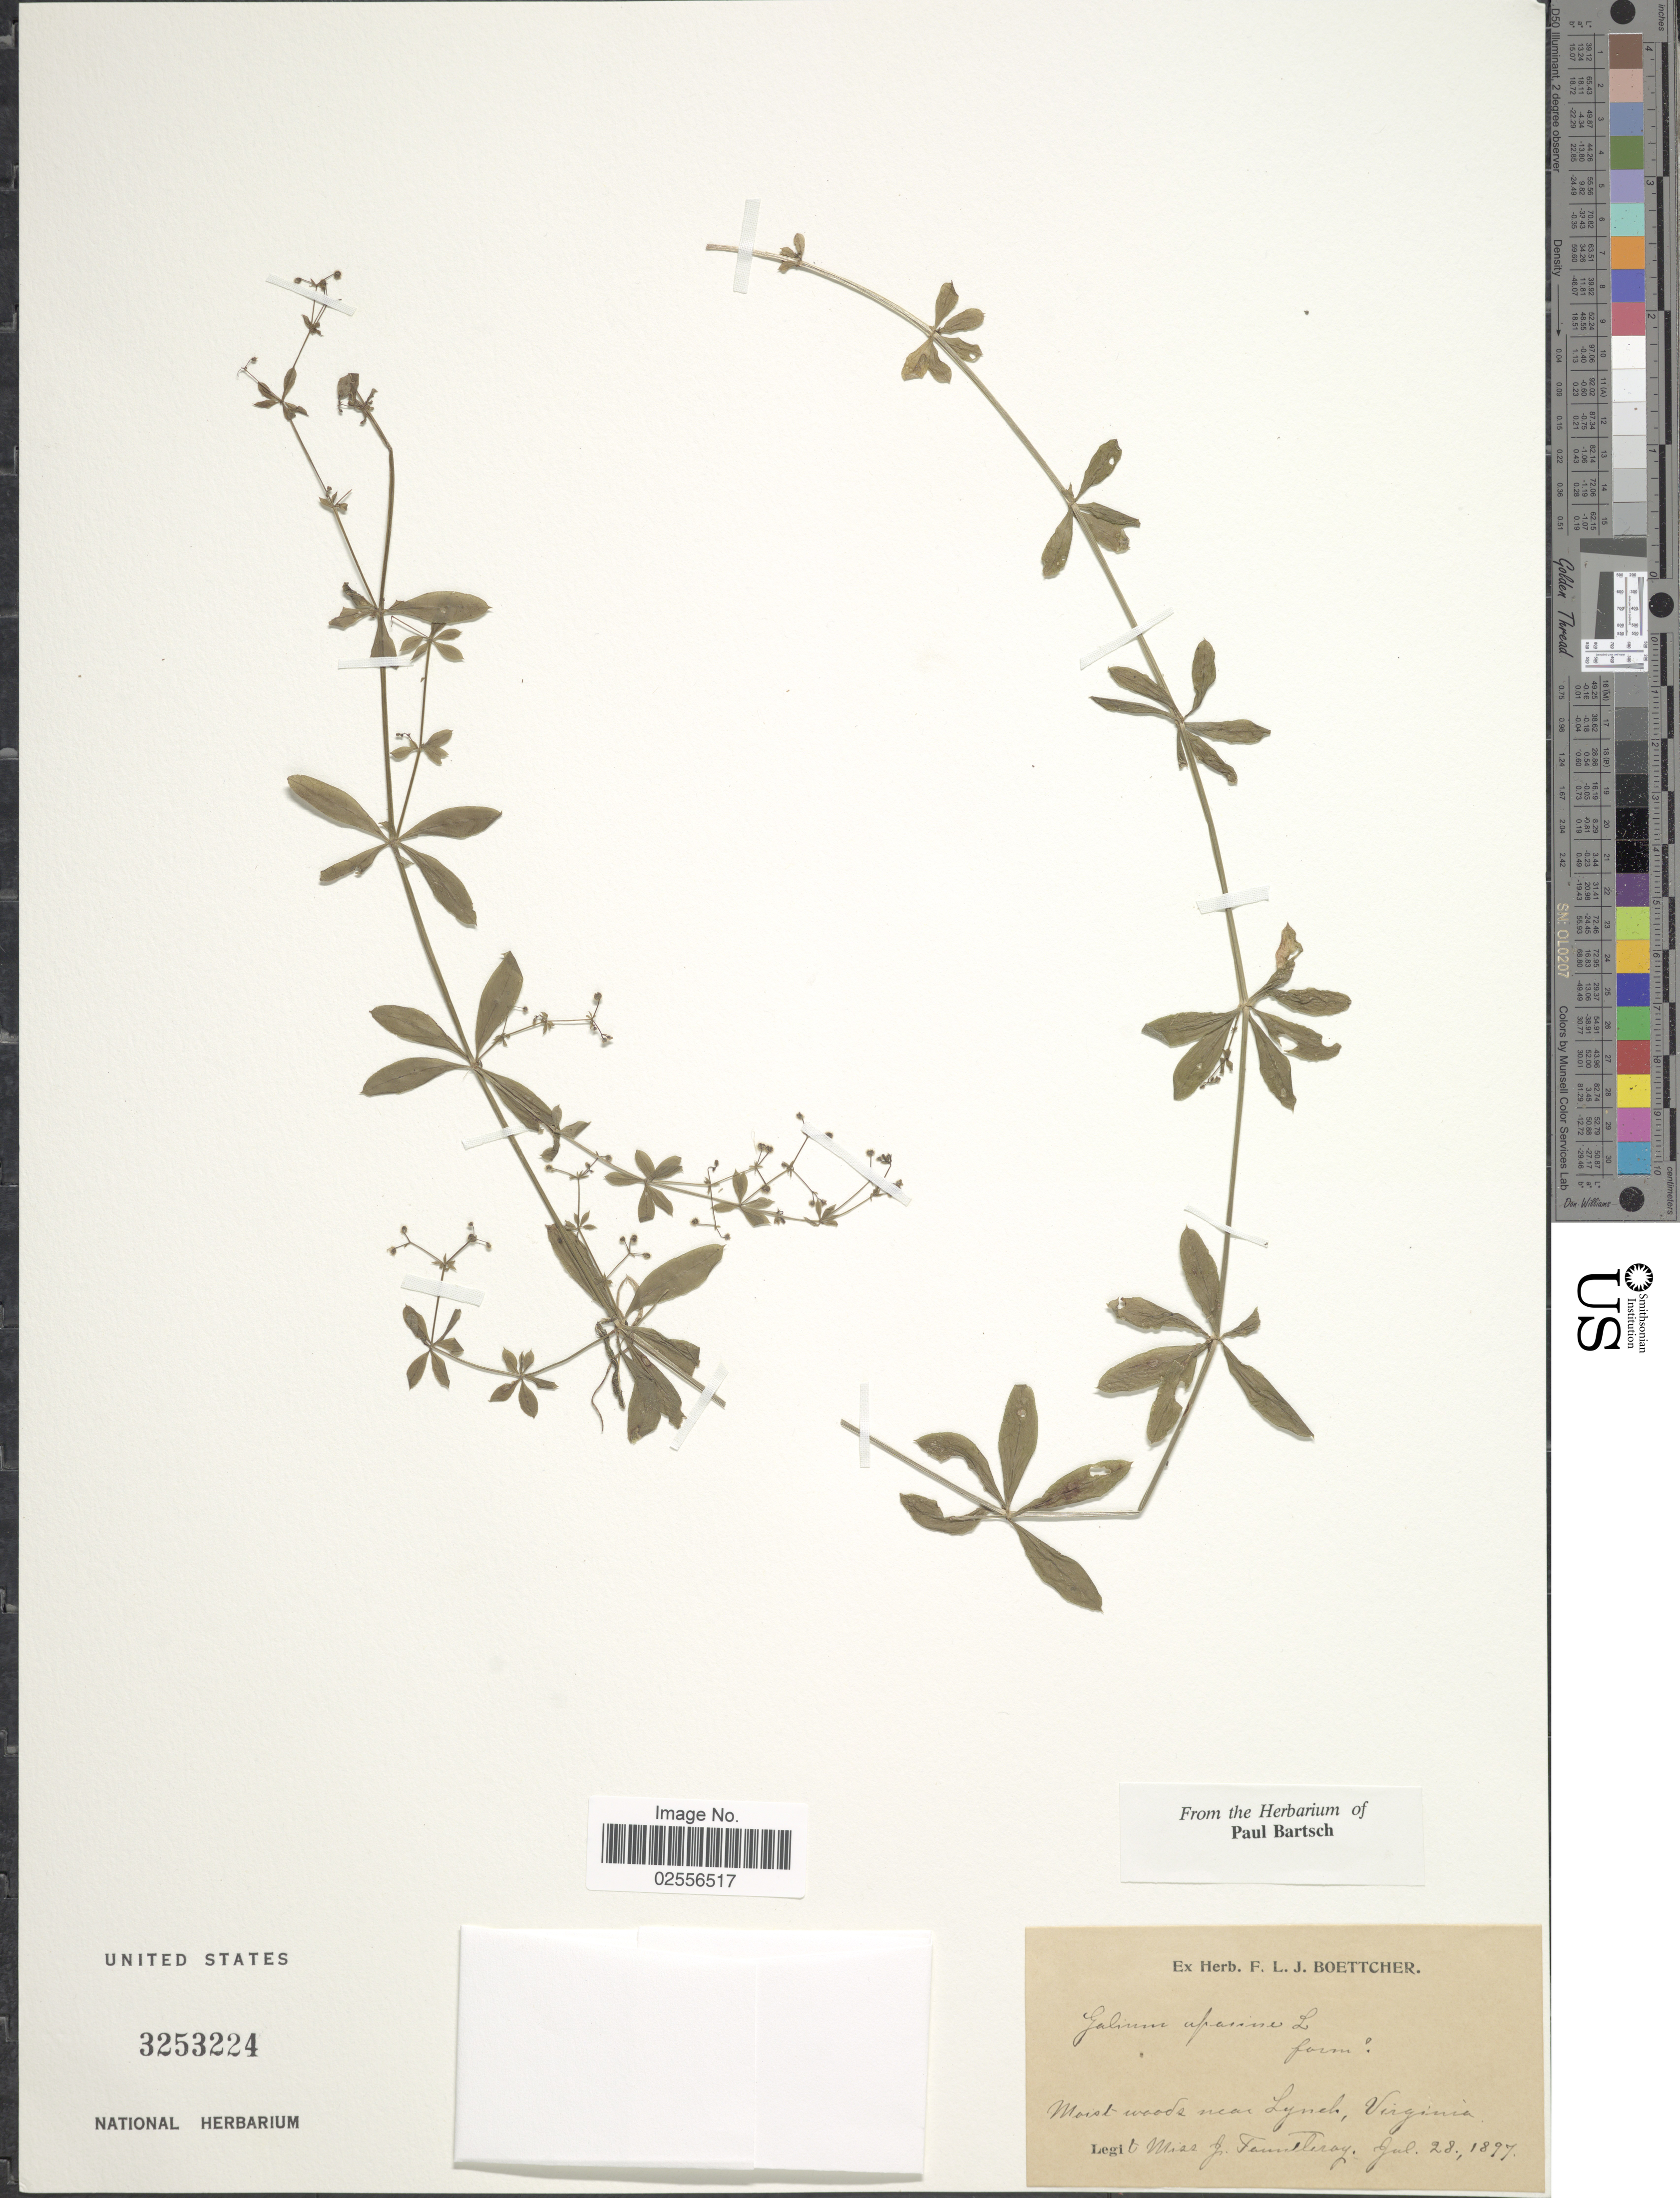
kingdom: Plantae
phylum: Tracheophyta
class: Magnoliopsida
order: Gentianales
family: Rubiaceae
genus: Galium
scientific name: Galium aparine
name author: L.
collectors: J. Fauntleroy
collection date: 1897-07-28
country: United States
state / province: Virginia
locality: Moist woods near Lynch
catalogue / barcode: US 3253224